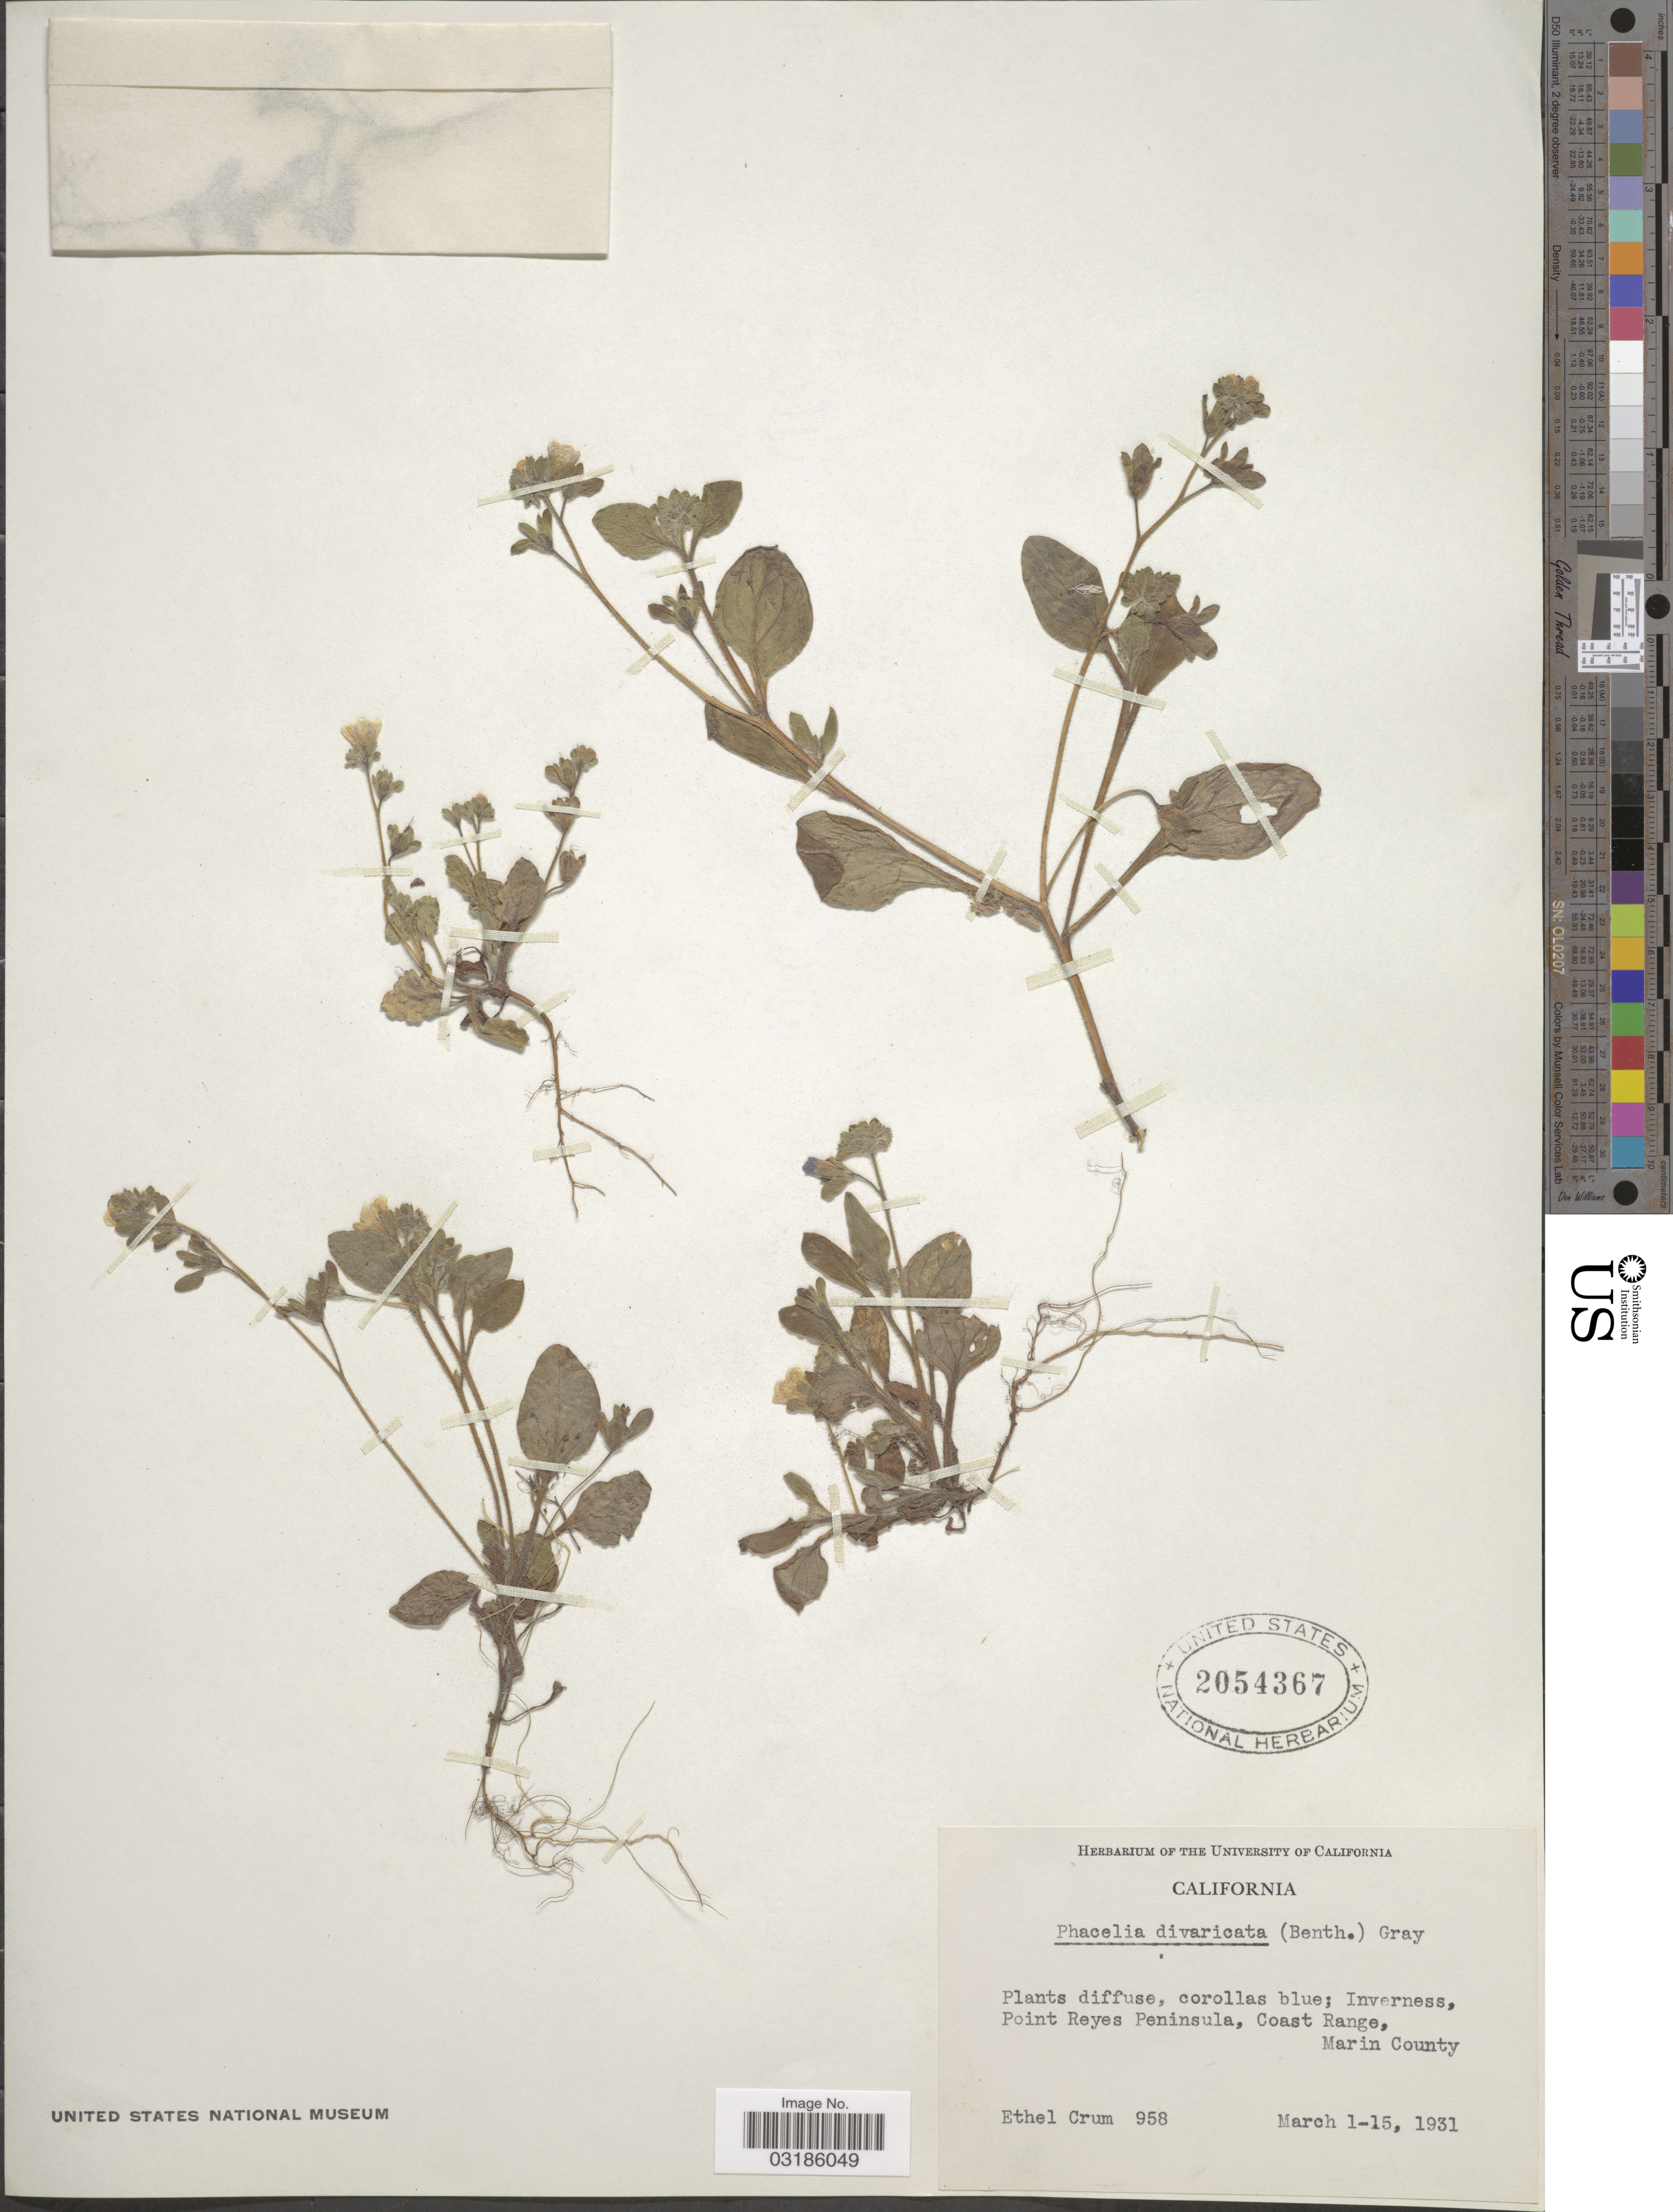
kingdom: Plantae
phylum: Tracheophyta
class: Magnoliopsida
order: Boraginales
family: Hydrophyllaceae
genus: Phacelia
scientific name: Phacelia divaricata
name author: (Benth.) A. Gray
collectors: E. Crum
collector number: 958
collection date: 1931-03-01/1931-03-15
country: United States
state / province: California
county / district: Marin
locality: Inverness, Point Reyes Peninsula, Coast Range, Marin County.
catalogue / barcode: US 2054367